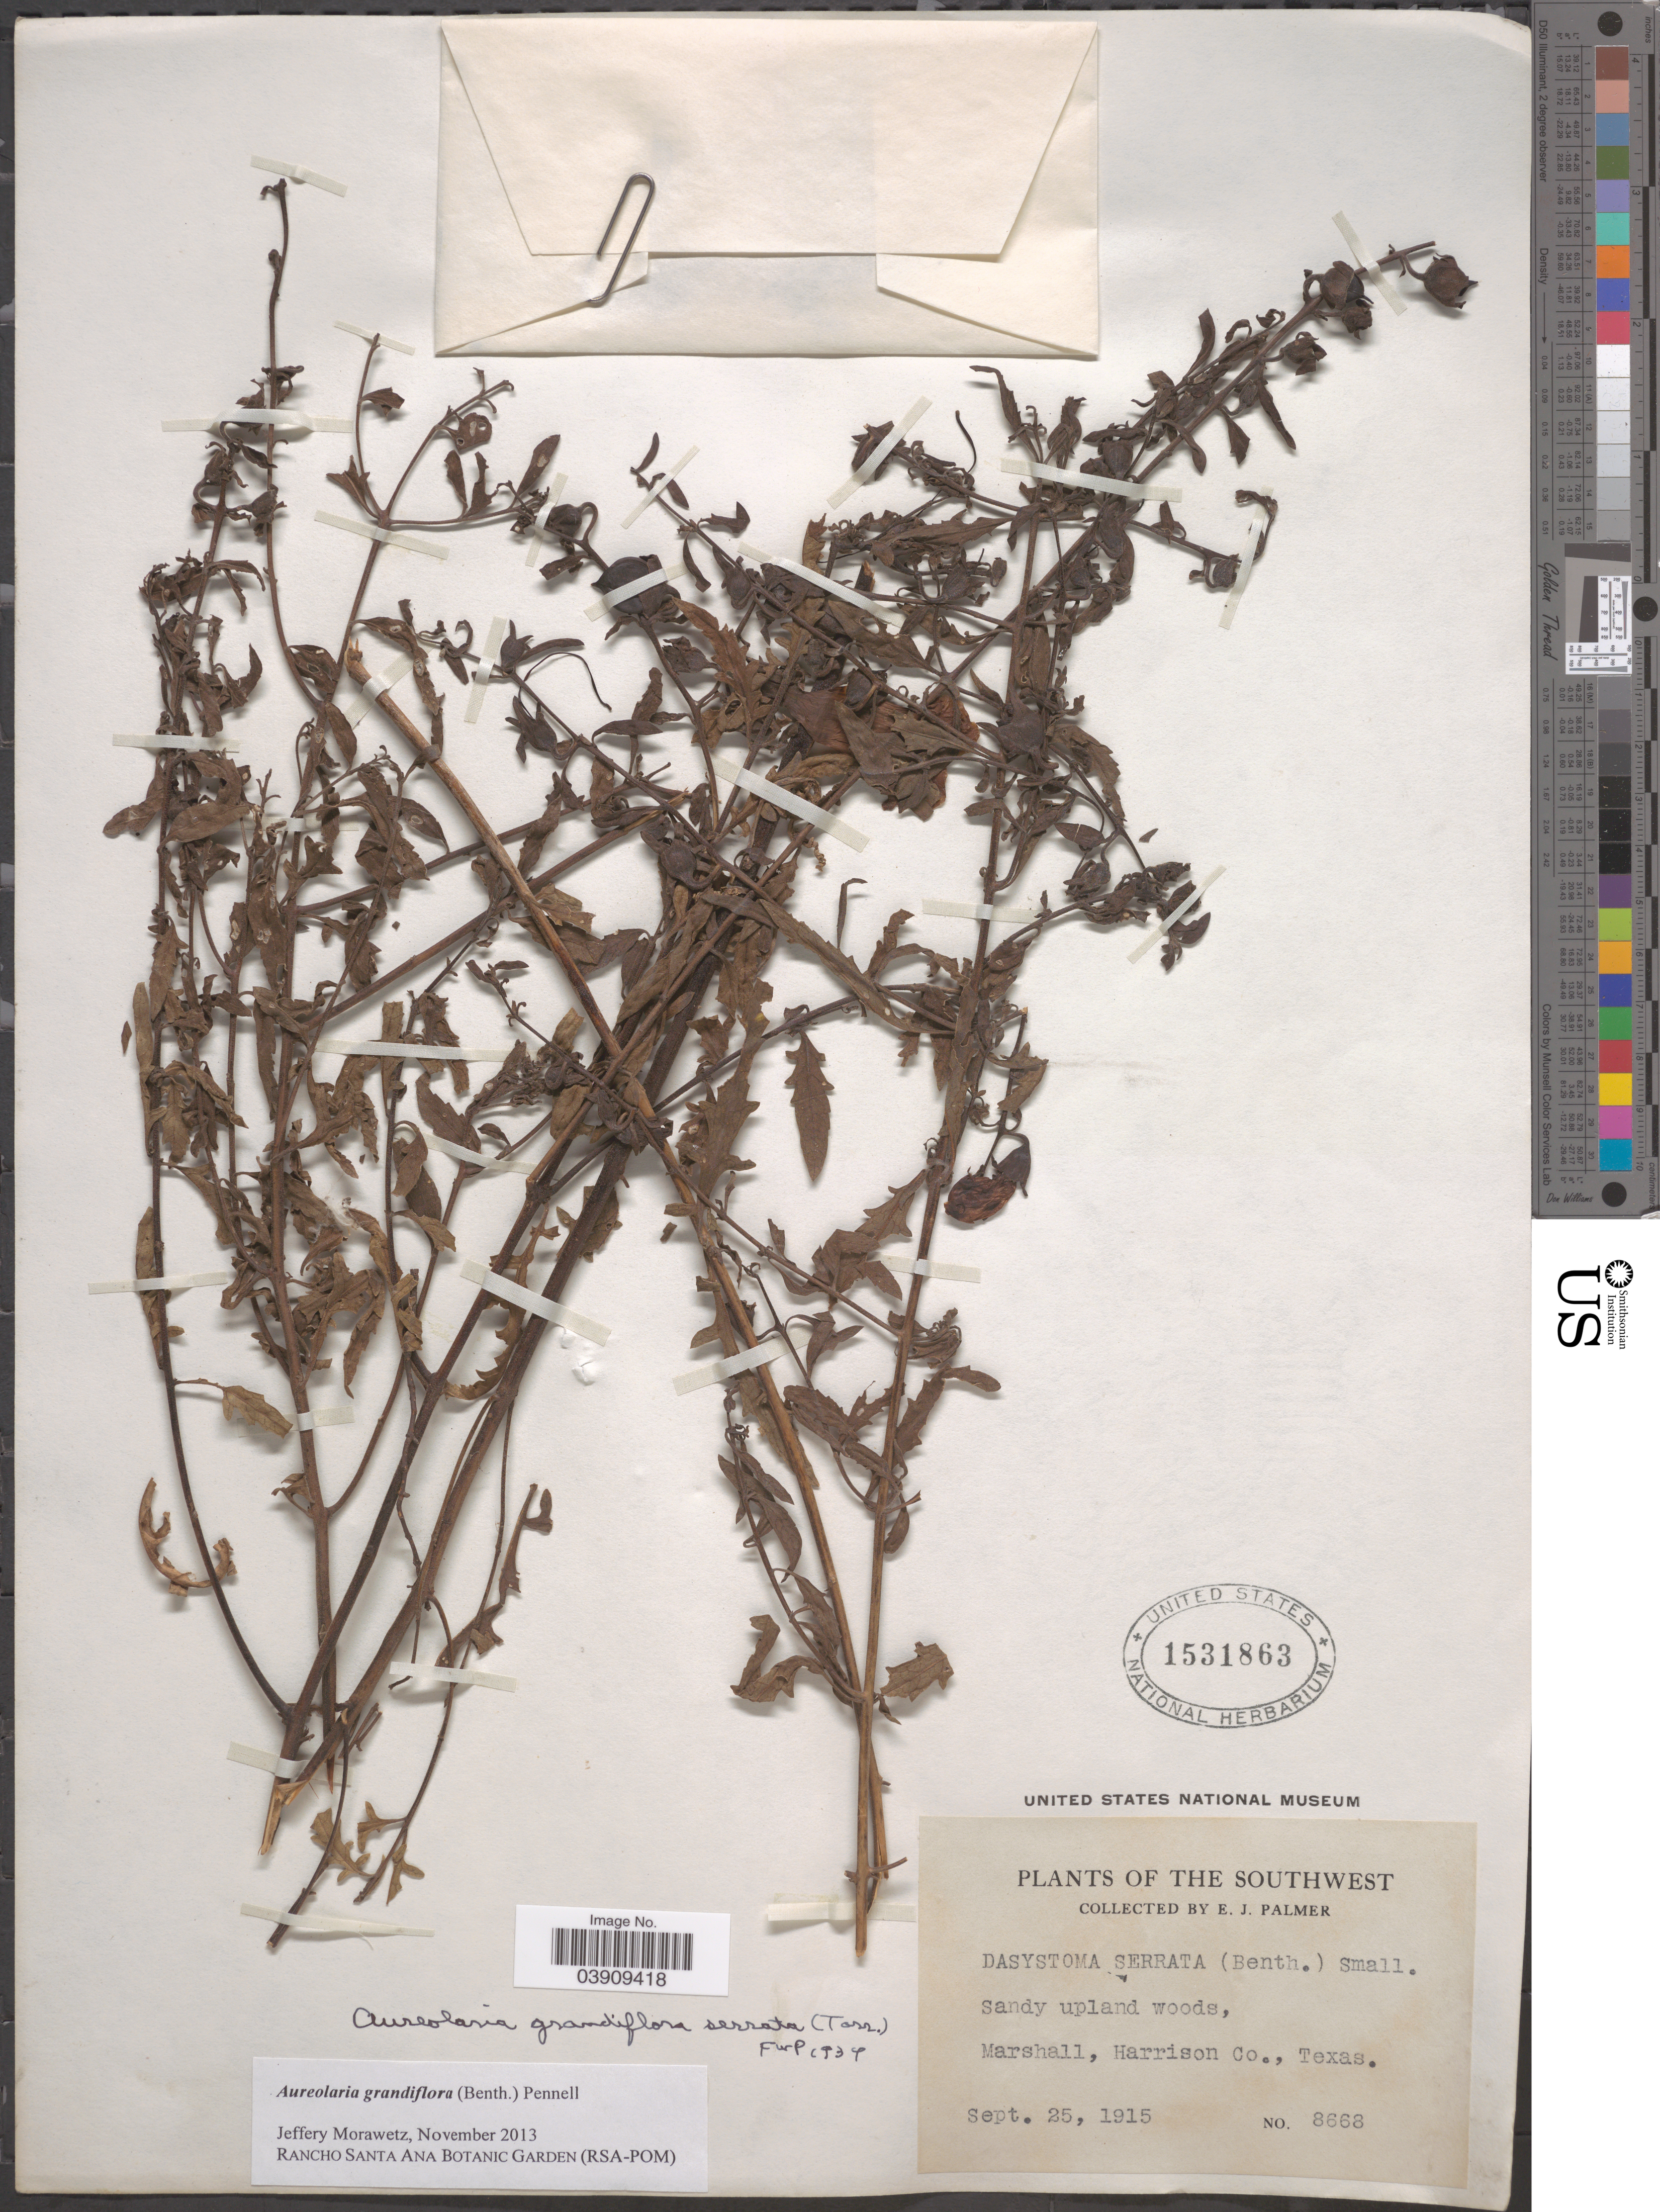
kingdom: Plantae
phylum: Tracheophyta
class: Magnoliopsida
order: Lamiales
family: Orobanchaceae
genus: Aureolaria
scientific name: Aureolaria grandiflora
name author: (Benth.) Pennell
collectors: E. J. Palmer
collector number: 8668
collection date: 1915-09-25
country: United States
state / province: Texas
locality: The Southwest. Marshall, Harrison Co.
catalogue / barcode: US 1531863